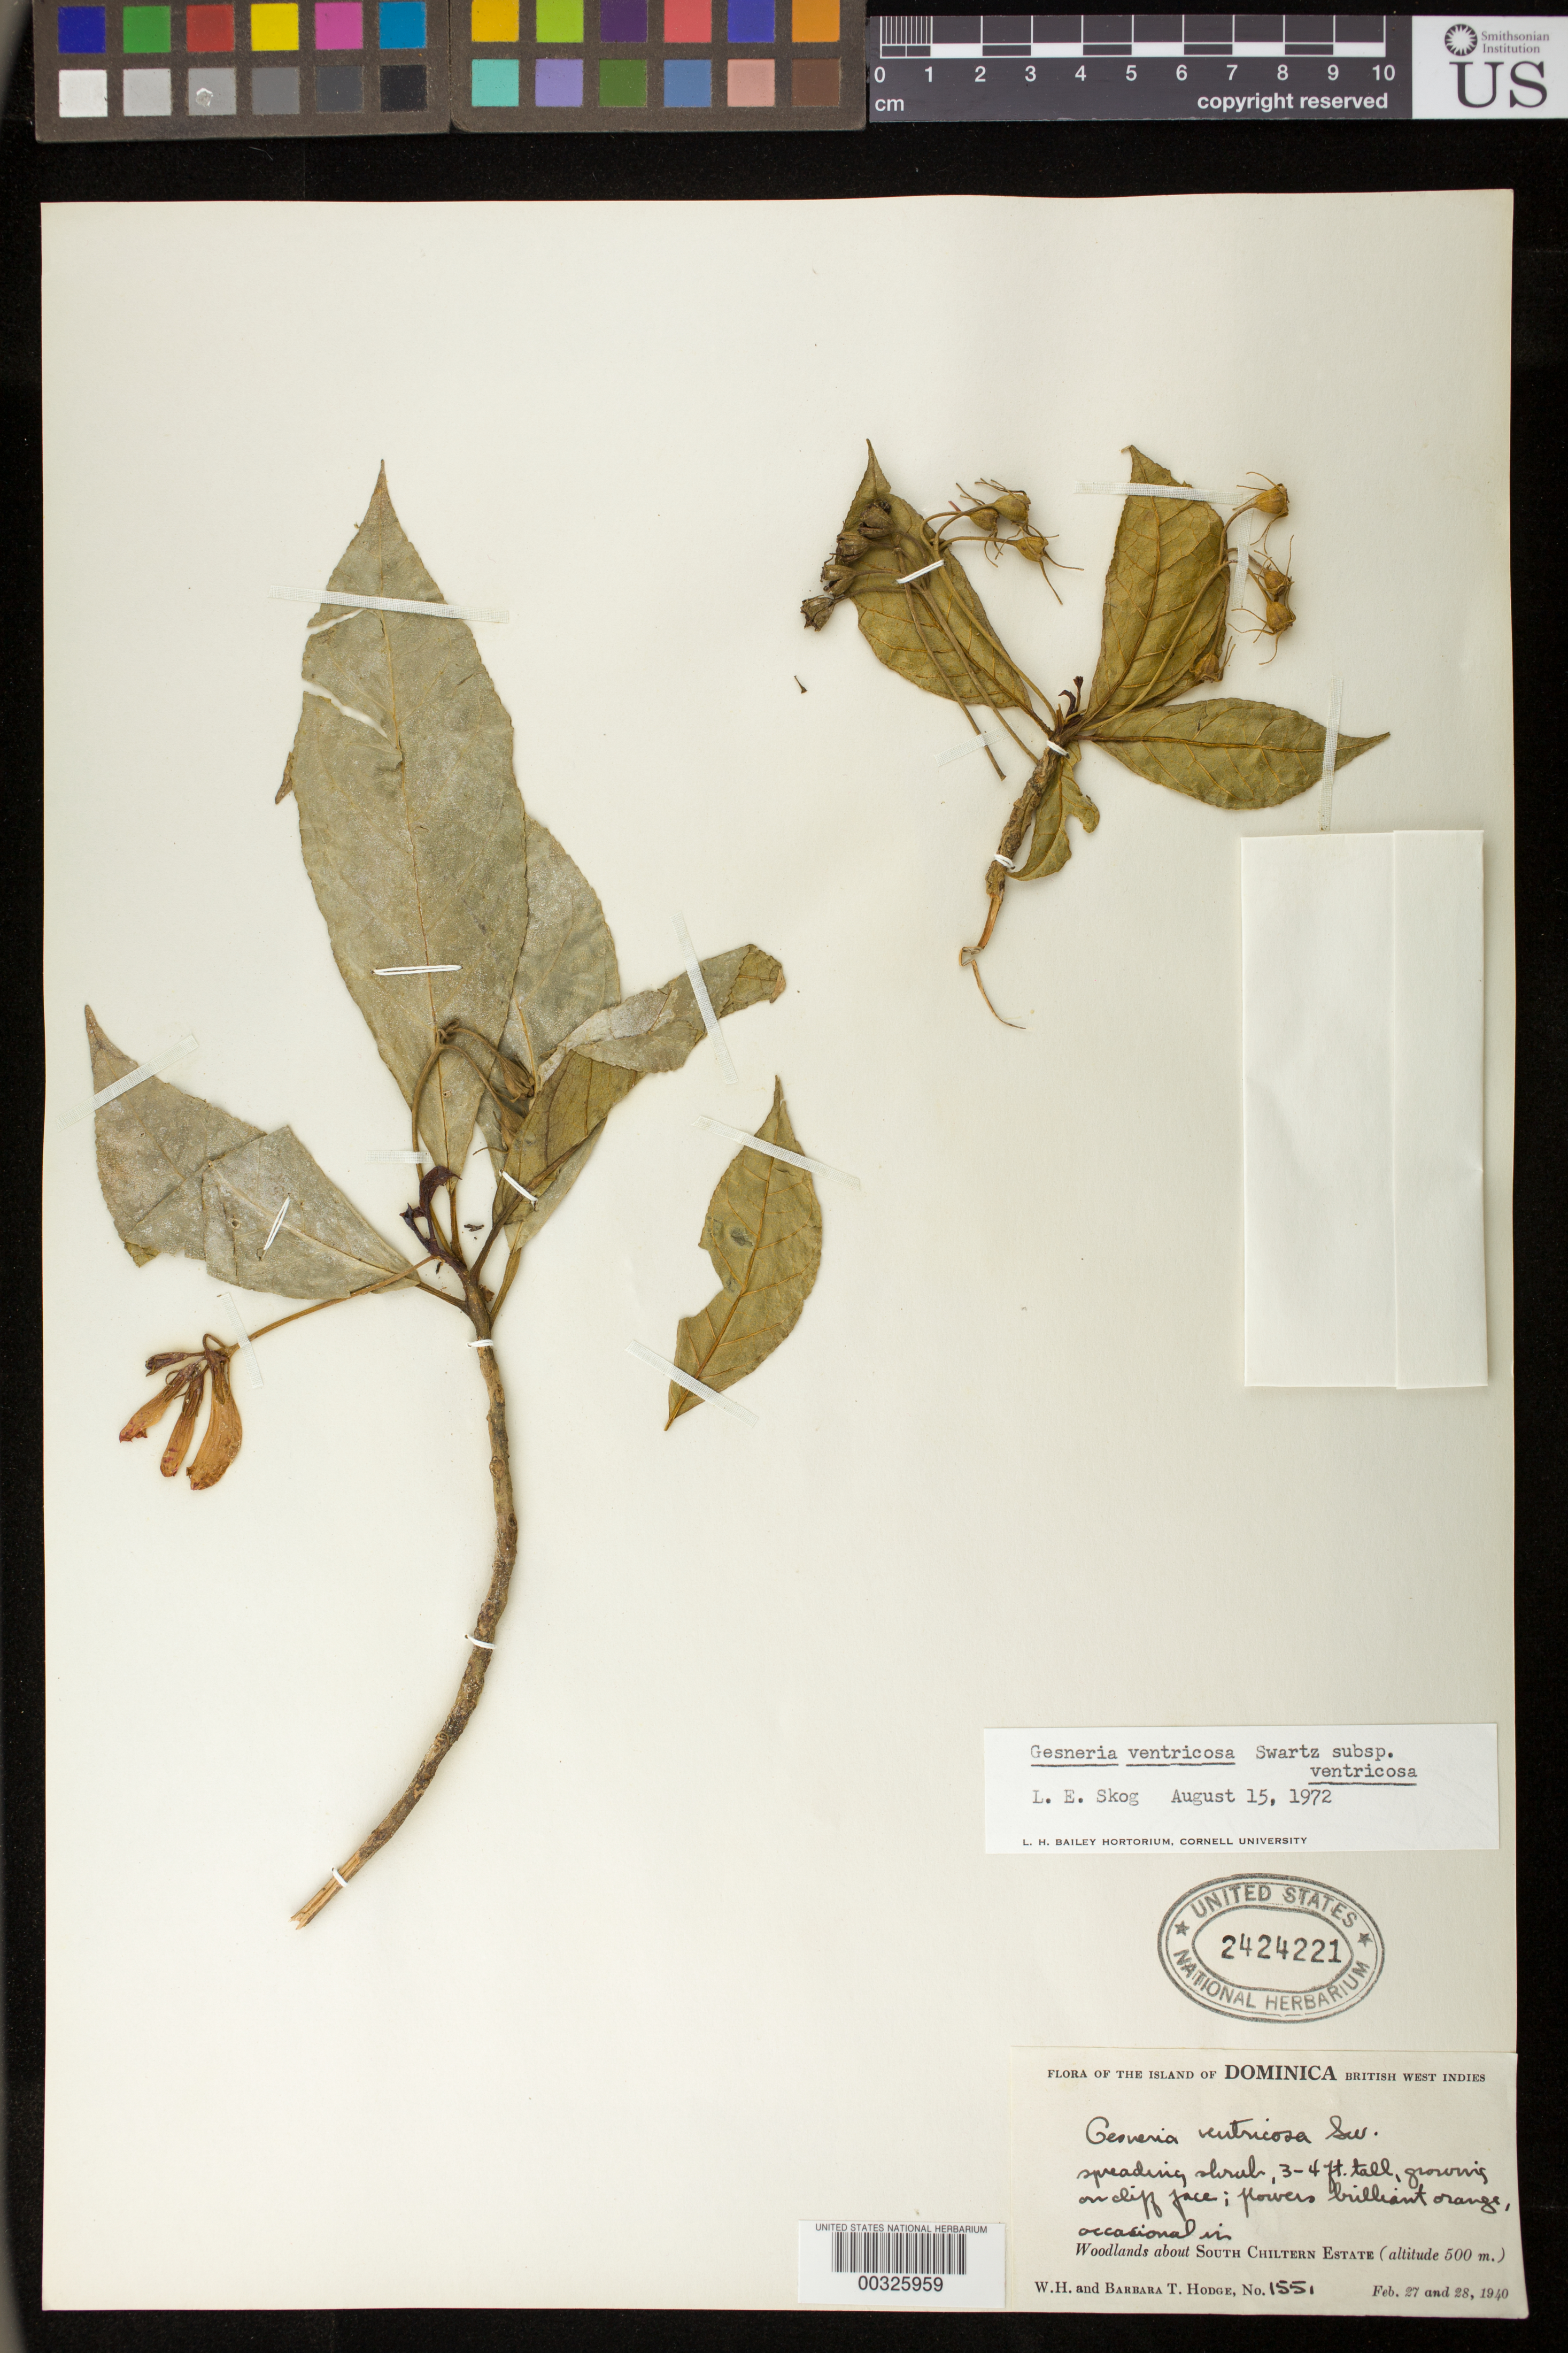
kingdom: Plantae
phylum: Tracheophyta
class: Magnoliopsida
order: Lamiales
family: Gesneriaceae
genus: Gesneria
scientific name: Gesneria ventricosa subsp. ventricosa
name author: Sw.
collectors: W. Hodge & B. Hodge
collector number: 1551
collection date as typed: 27-28 Feb 1940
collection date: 1940-02-27/1940-02-28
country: Dominica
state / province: St. Luke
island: Dominica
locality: About South Chiltern Estate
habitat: Woodlands; on cliff face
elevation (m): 500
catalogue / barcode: US 2424221